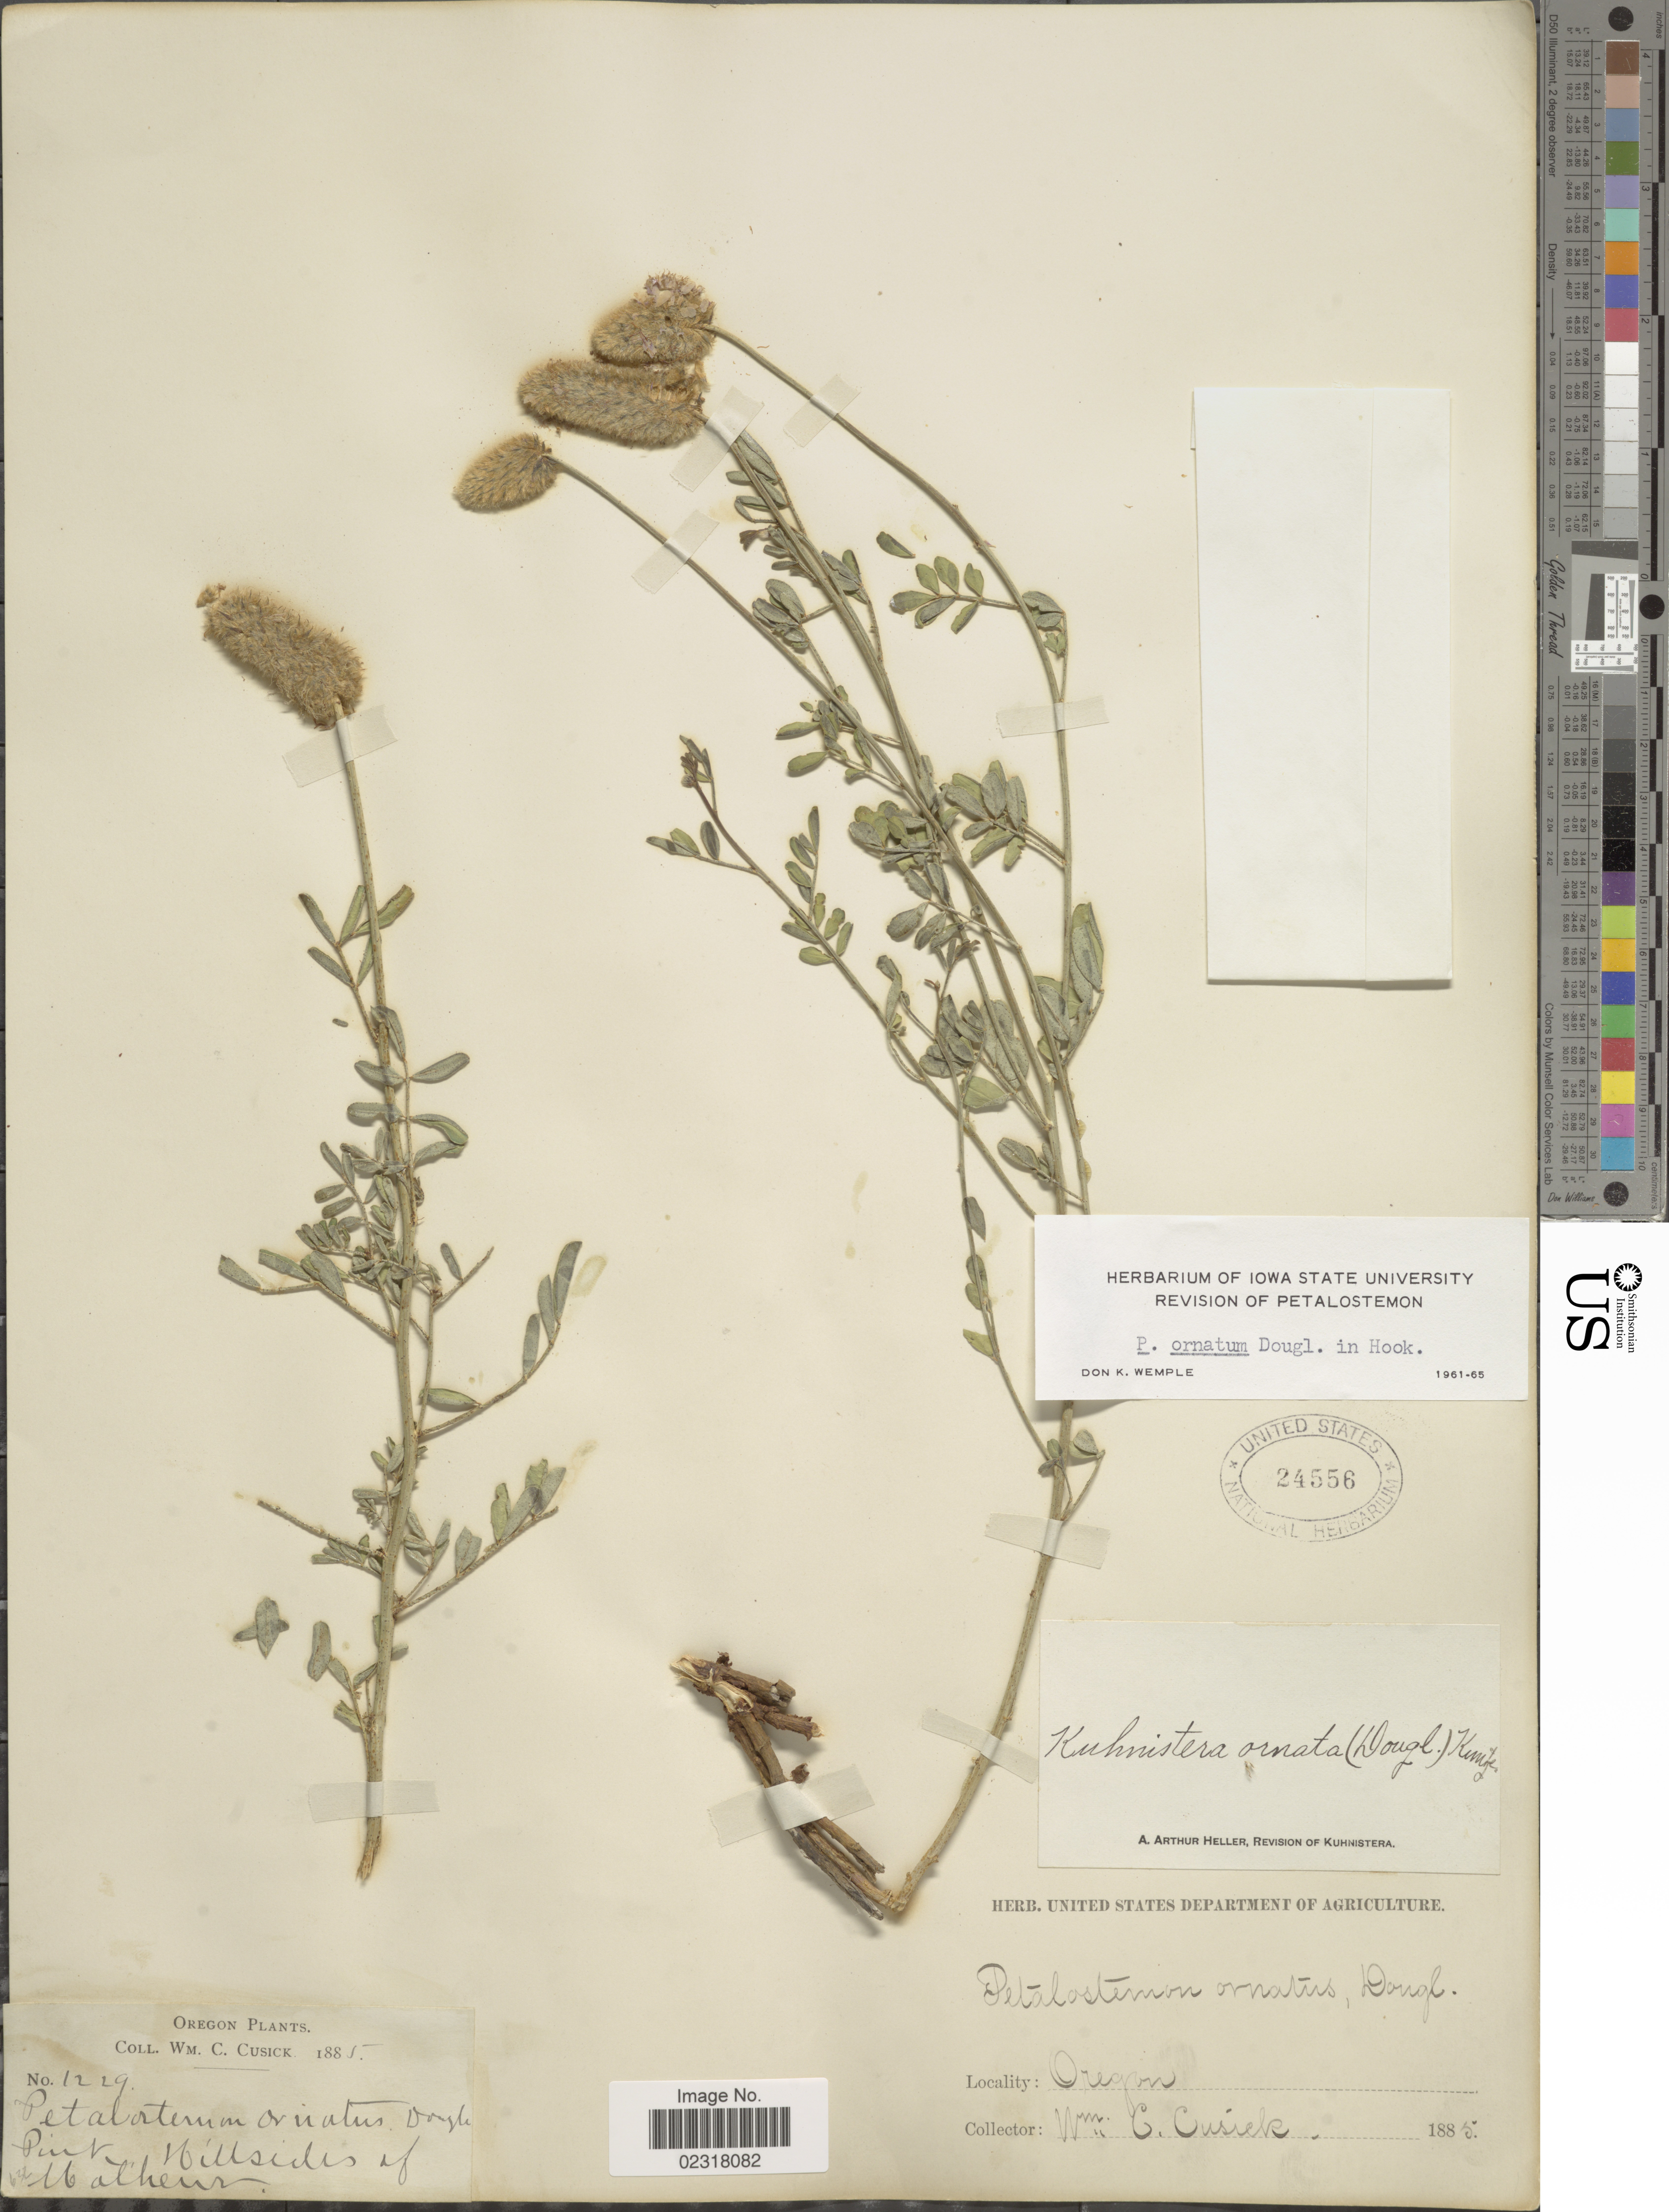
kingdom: Plantae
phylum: Tracheophyta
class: Magnoliopsida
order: Fabales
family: Fabaceae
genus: Dalea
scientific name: Dalea ornata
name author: (Hook.) Eaton & Wright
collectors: W. C. Cusick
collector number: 1229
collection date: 1885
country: United States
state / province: Oregon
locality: Hillsides of Malheur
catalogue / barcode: US 24556